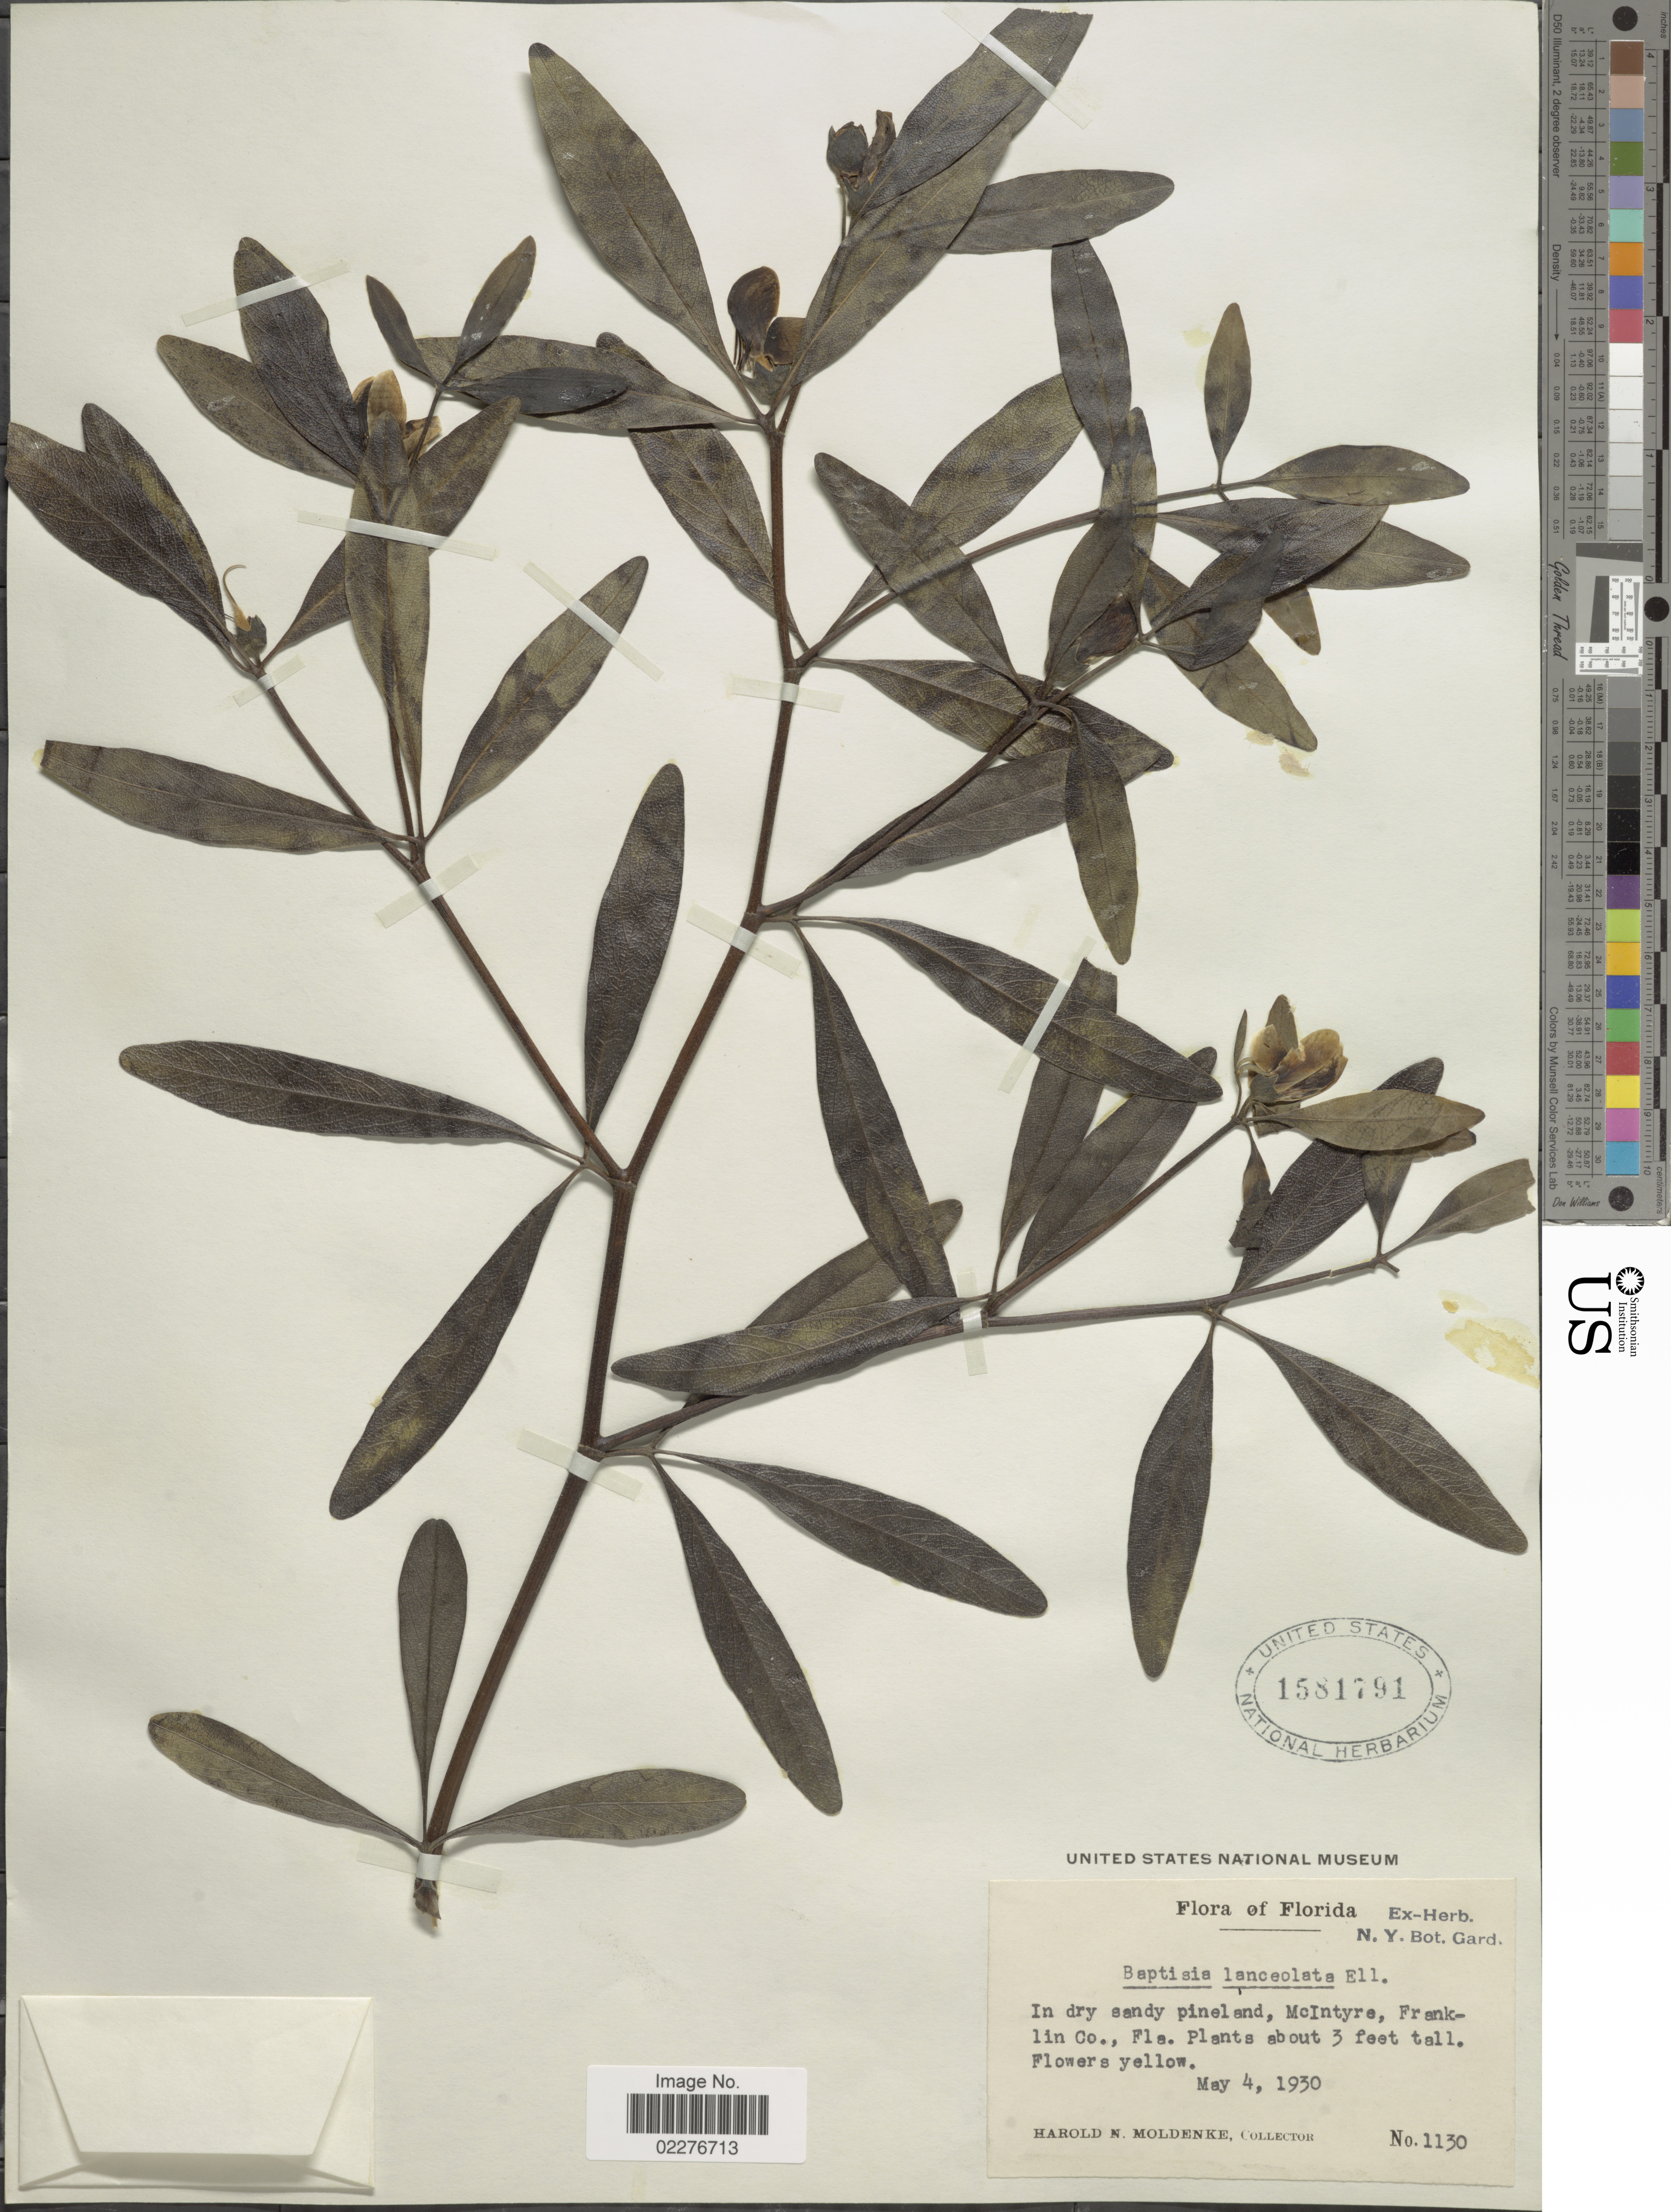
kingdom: Plantae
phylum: Tracheophyta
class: Magnoliopsida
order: Fabales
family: Fabaceae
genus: Baptisia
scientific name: Baptisia lanceolata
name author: (Walter) Elliott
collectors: H. N. Moldenke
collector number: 1130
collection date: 1930-05-04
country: United States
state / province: Florida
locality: In dry sandy pineland, McIntyre, Franklin Co.,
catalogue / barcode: US 1581791